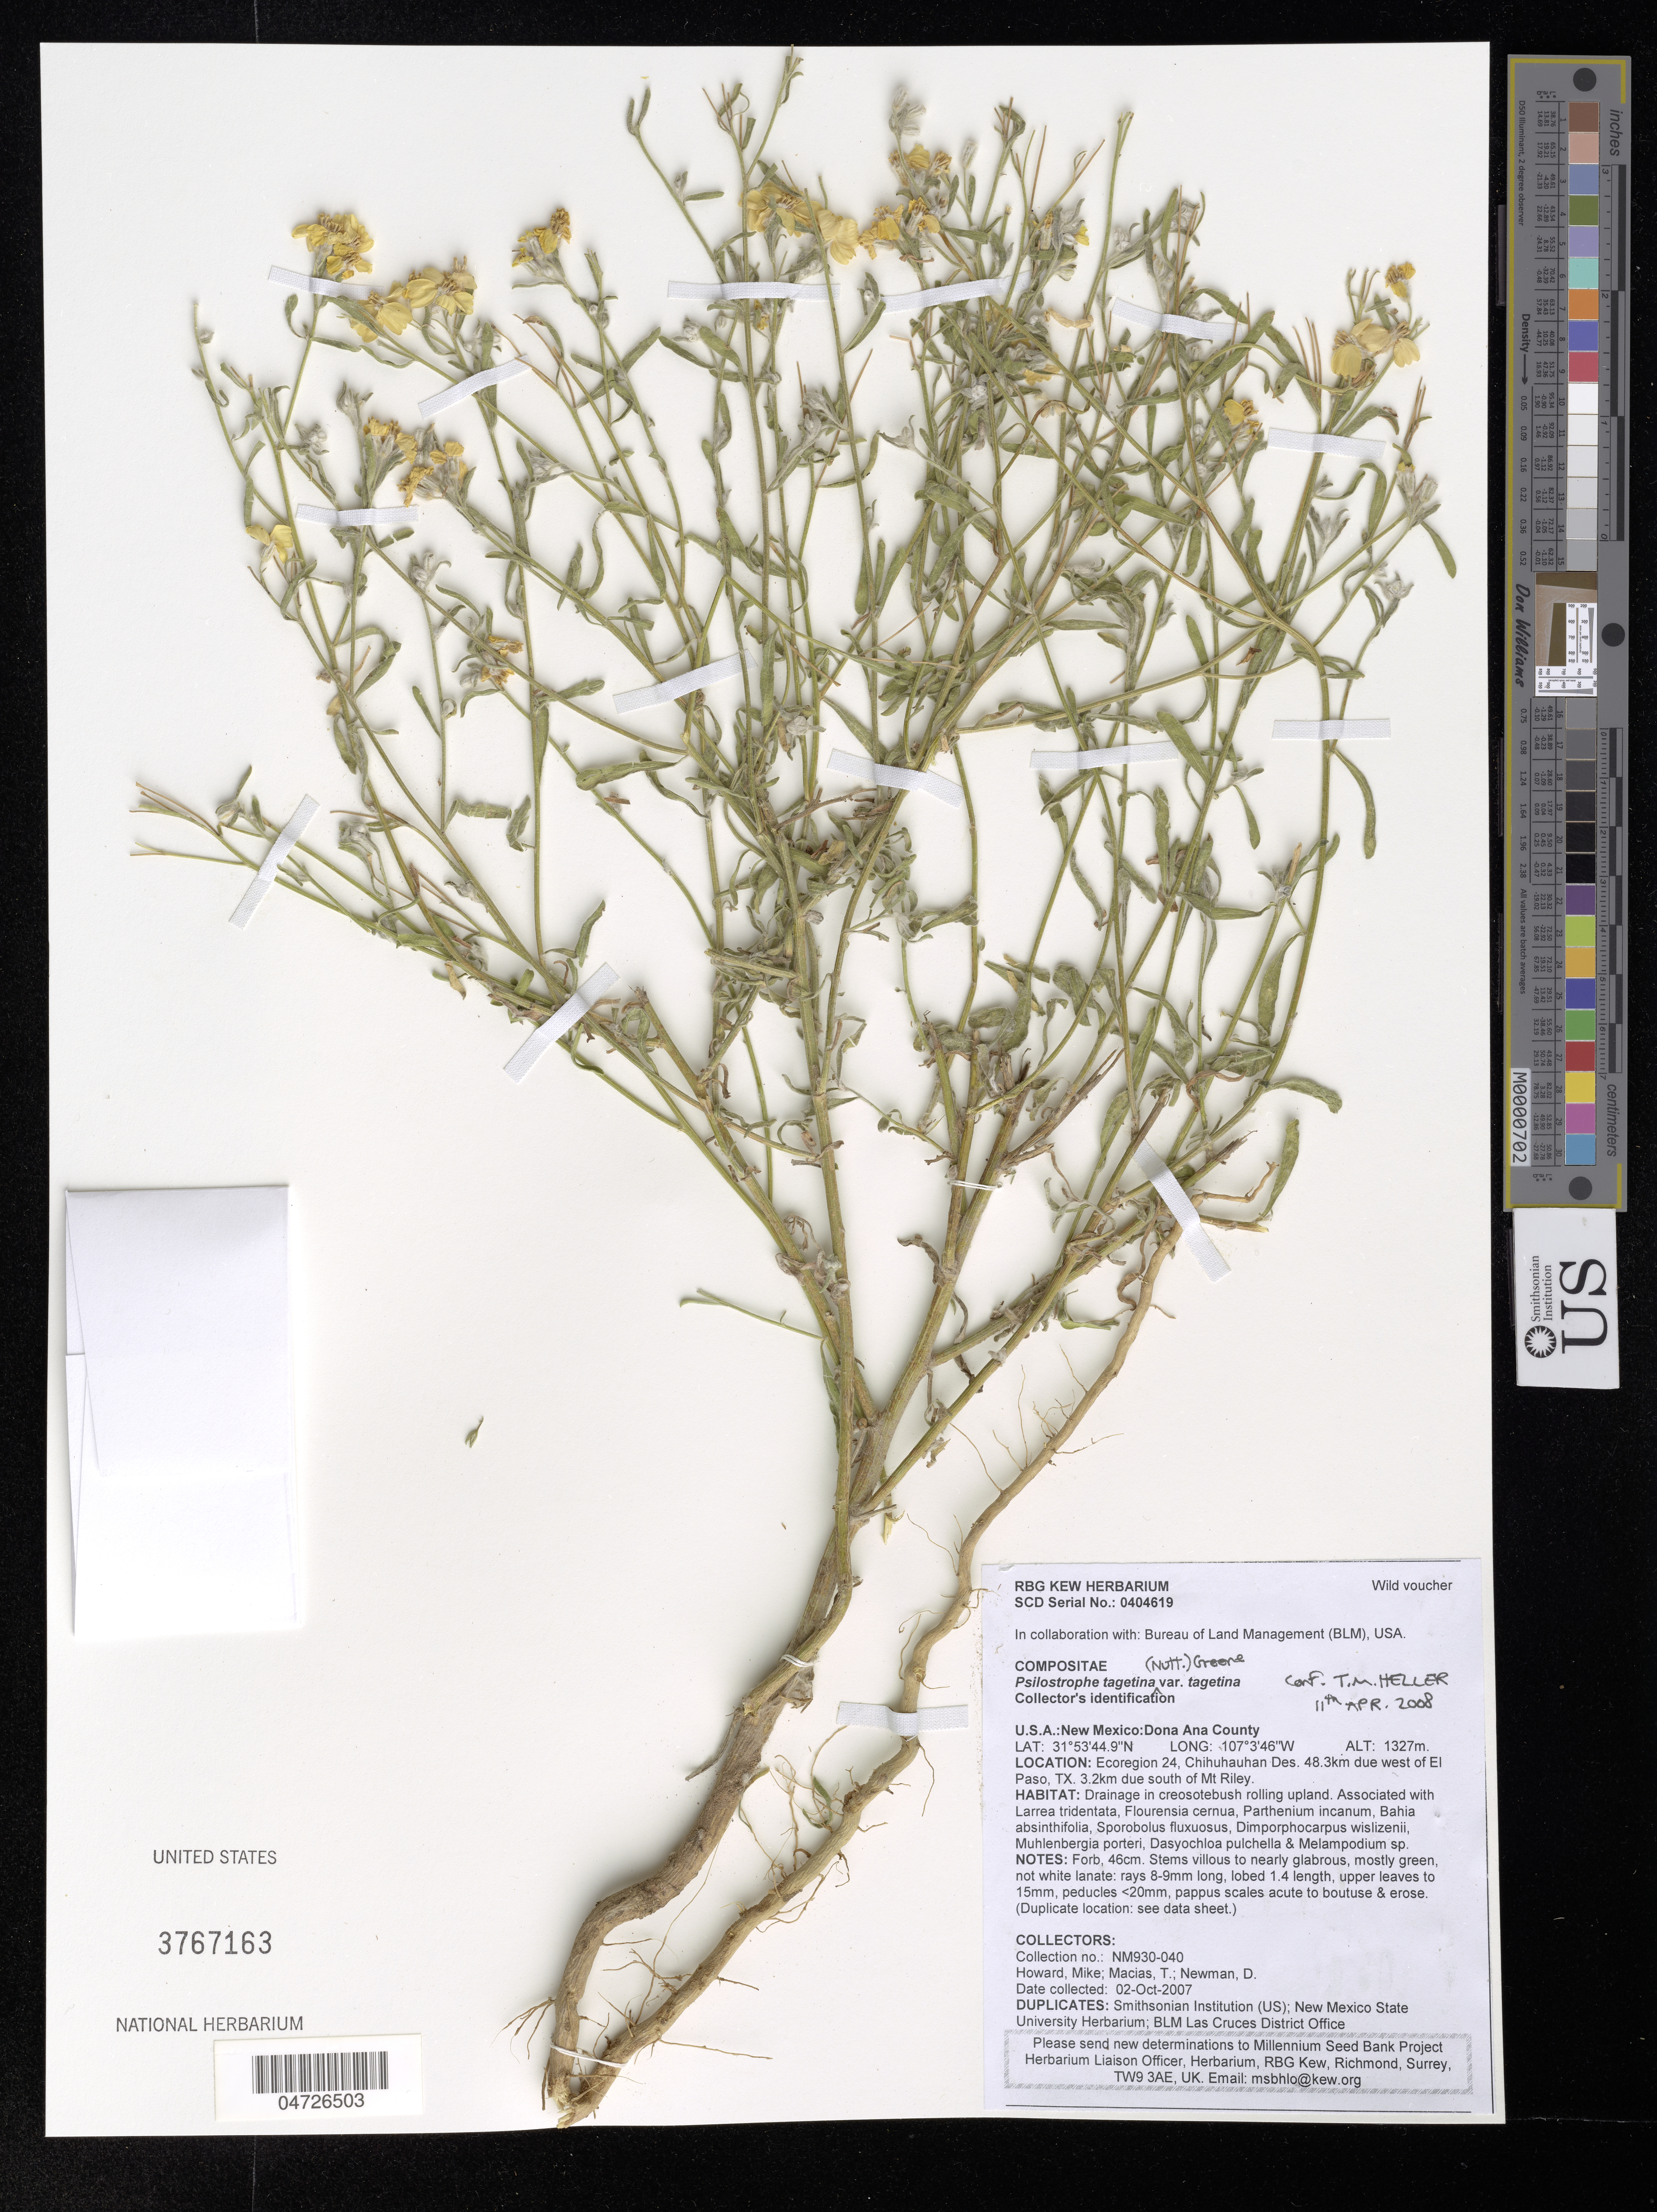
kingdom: Plantae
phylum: Tracheophyta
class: Magnoliopsida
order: Asterales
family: Asteraceae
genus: Psilostrophe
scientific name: Psilostrophe tagetina var. tagetina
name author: (Nutt.) Greene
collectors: M. Howard, T. Macias, D. Newman & T. Heller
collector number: NM930-040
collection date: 2007-10-02/2008-04-11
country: United States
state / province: New Mexico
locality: Dona Ana County. Ecoregion 24, Chihuhauhan Des. 48.3km due west of El Paso, TX. 3.2km due south of Mt Riley.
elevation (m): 1327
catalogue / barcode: US 3767163